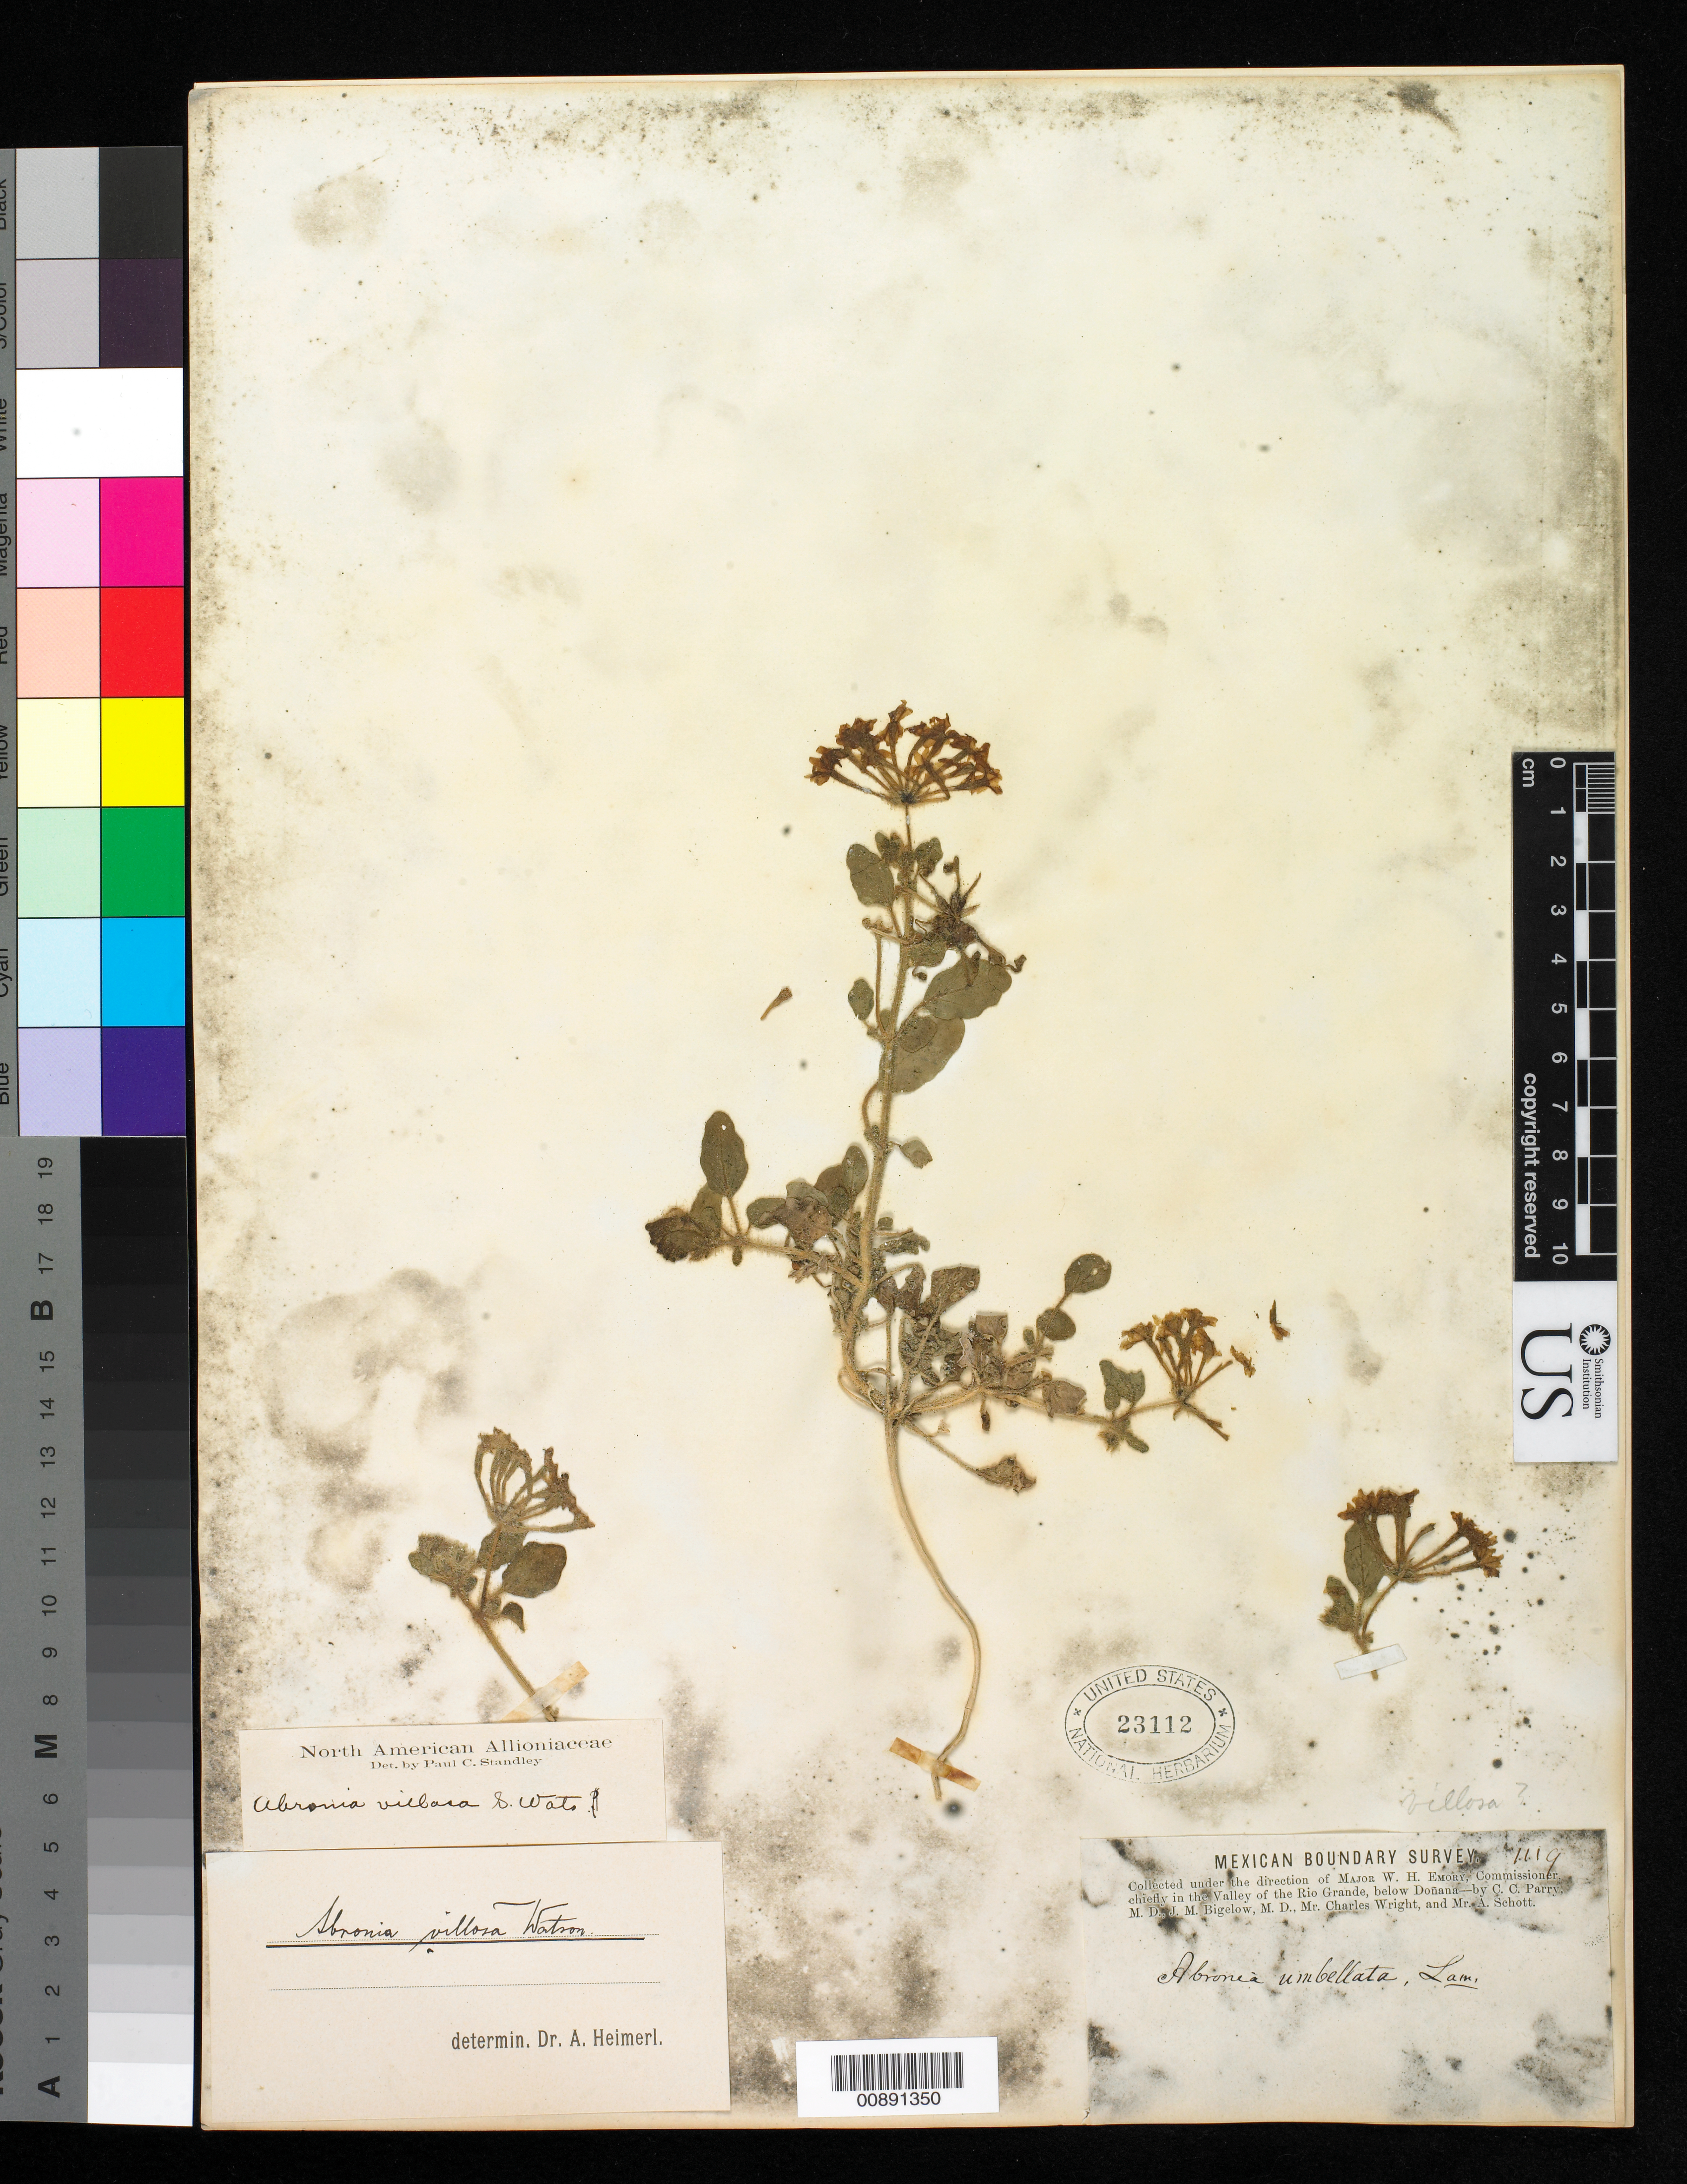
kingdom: Plantae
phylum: Tracheophyta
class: Magnoliopsida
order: Caryophyllales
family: Nyctaginaceae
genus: Abronia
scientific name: Abronia villosa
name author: S. Watson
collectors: C. C. Parry, J. M. Bigelow, C. Wright & A. C. V. Schott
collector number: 1119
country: United States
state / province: New Mexico / Texas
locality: Valley of the Rio Grande, below Doñana.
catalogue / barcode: US 23112